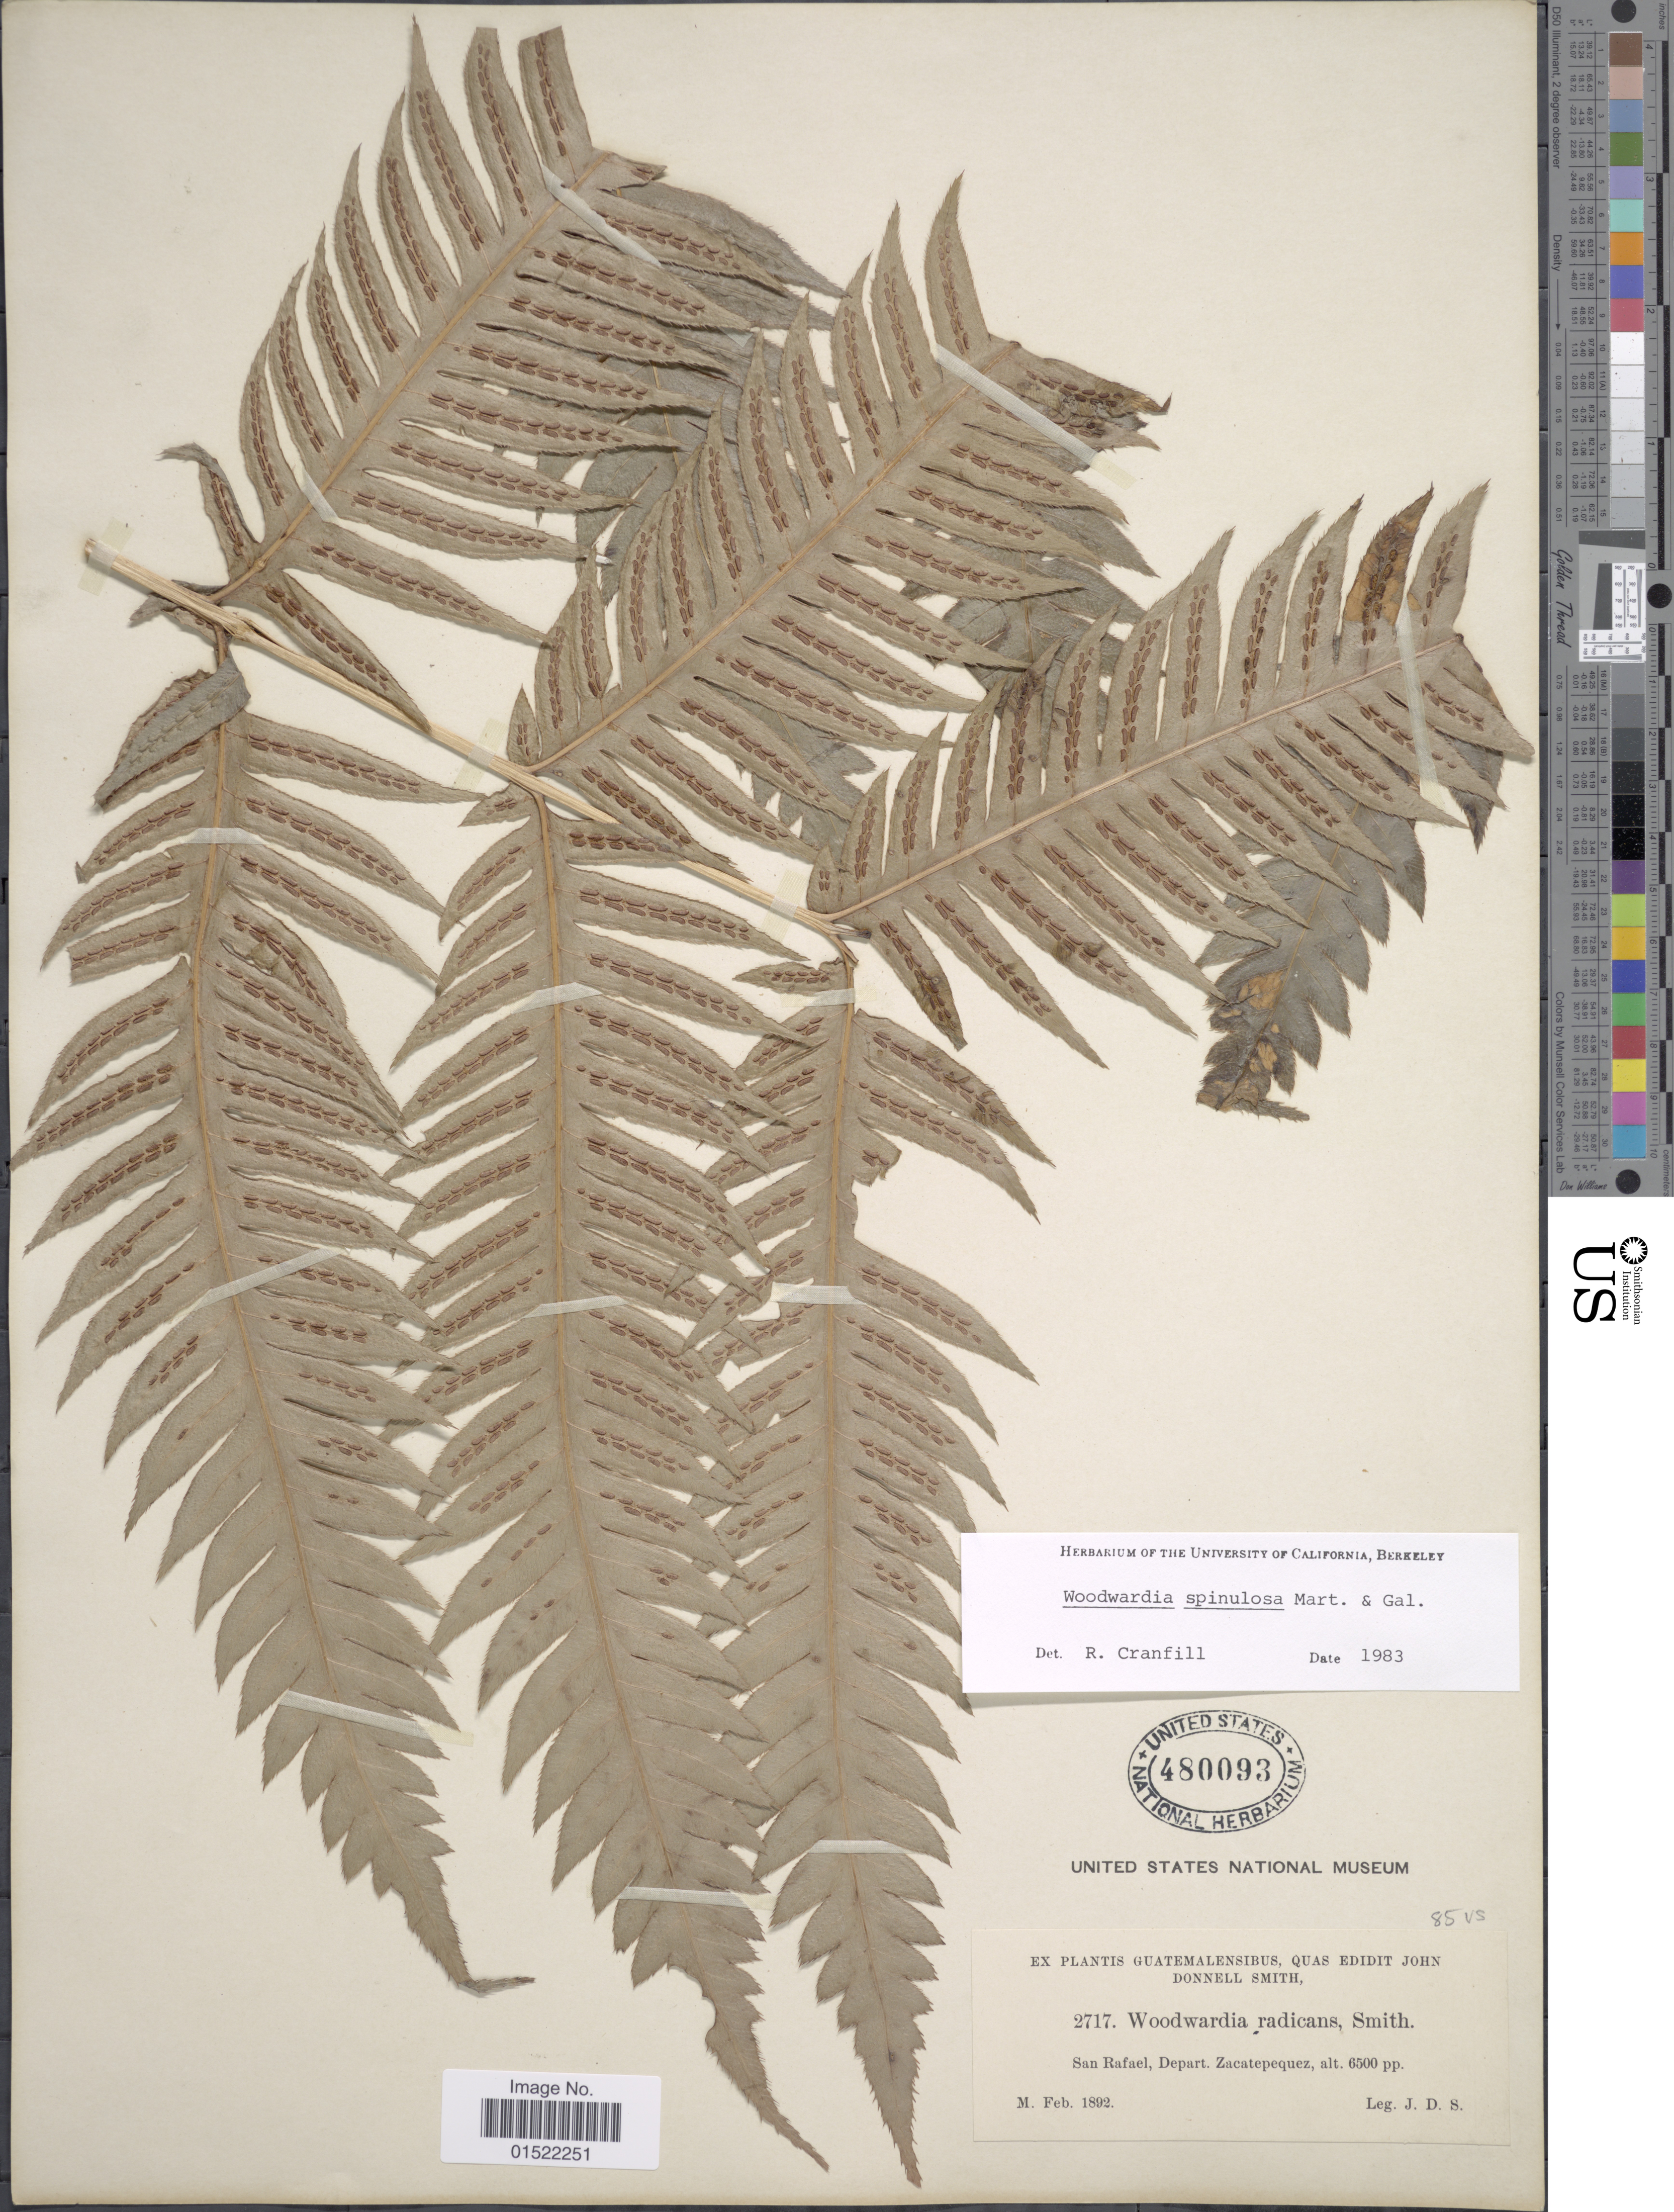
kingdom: Plantae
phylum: Tracheophyta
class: Polypodiopsida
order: Polypodiales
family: Blechnaceae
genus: Woodwardia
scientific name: Woodwardia spinulosa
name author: M. Martens & Galeotti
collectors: J. Donnell Smith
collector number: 2717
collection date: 1892-02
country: Guatemala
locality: Guatemalensibus, San Rafael, Depart. Zacatepequez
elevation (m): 1981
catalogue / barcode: US 480093